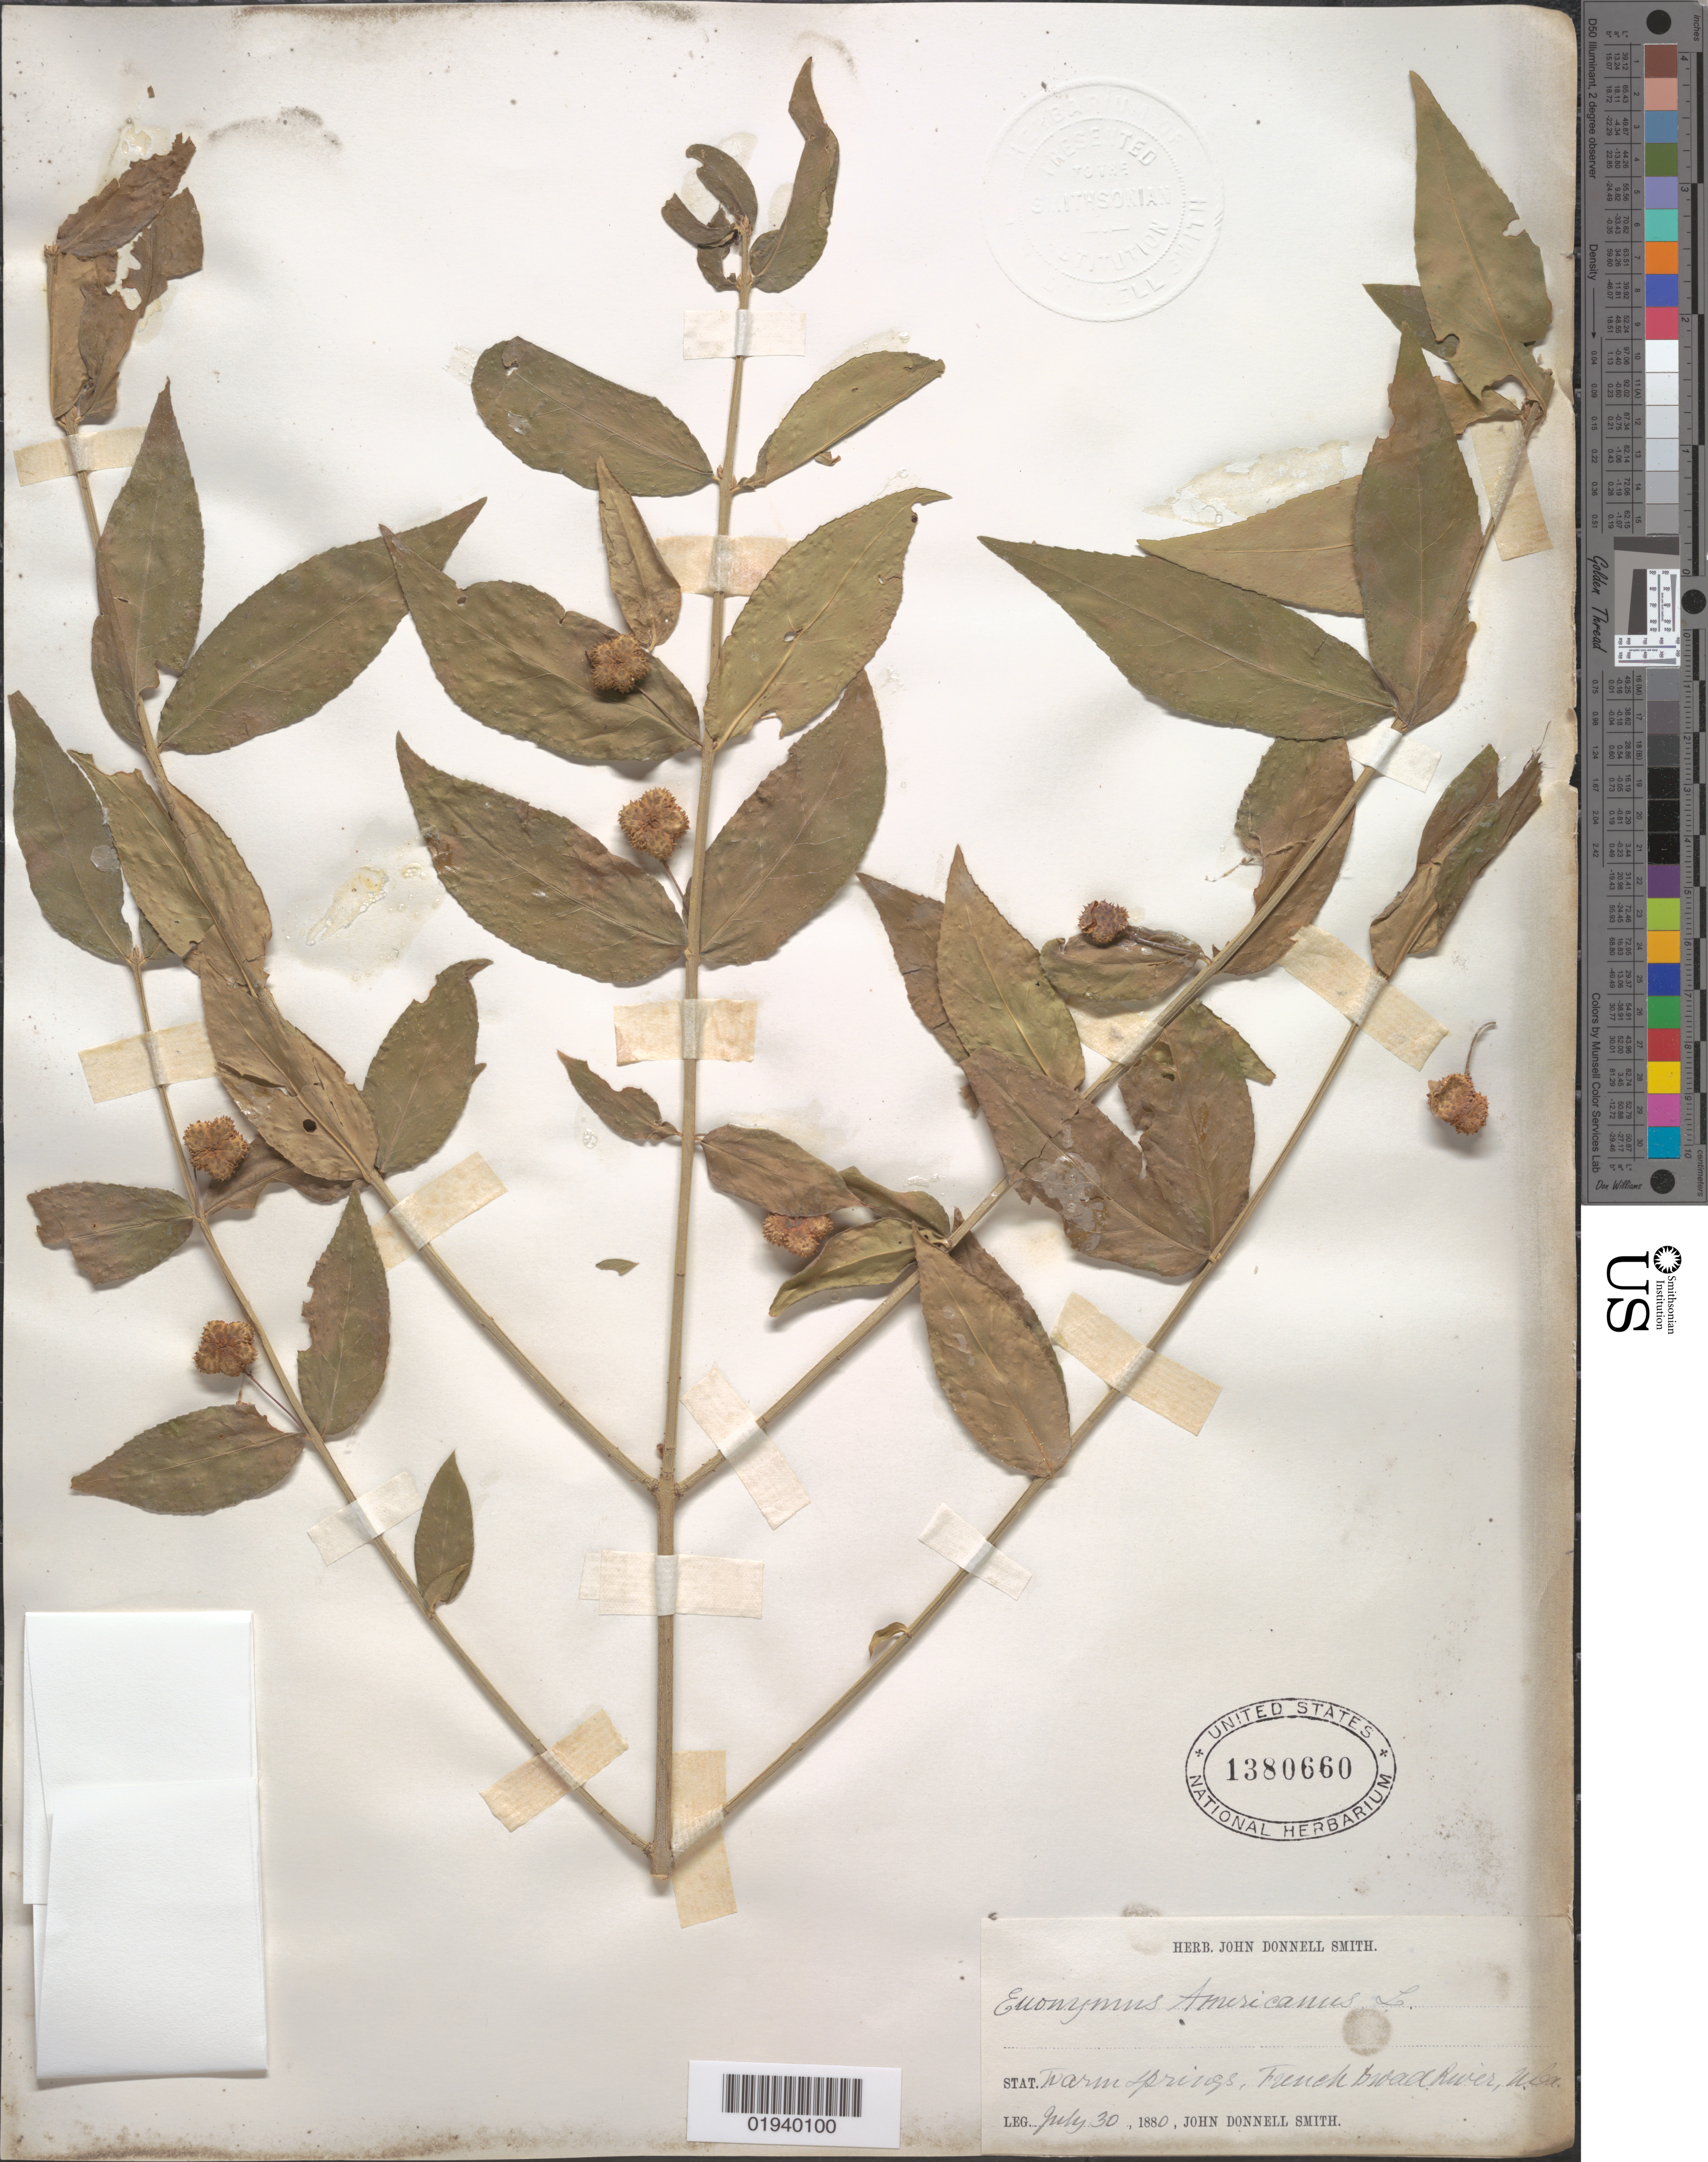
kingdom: Plantae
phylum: Tracheophyta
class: Magnoliopsida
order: Celastrales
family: Celastraceae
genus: Euonymus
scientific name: Euonymus americanus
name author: L.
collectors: J. Donnell Smith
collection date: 1880-07-30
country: United States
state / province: North Carolina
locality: Warm Springs, French Broad River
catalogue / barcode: US 1380660